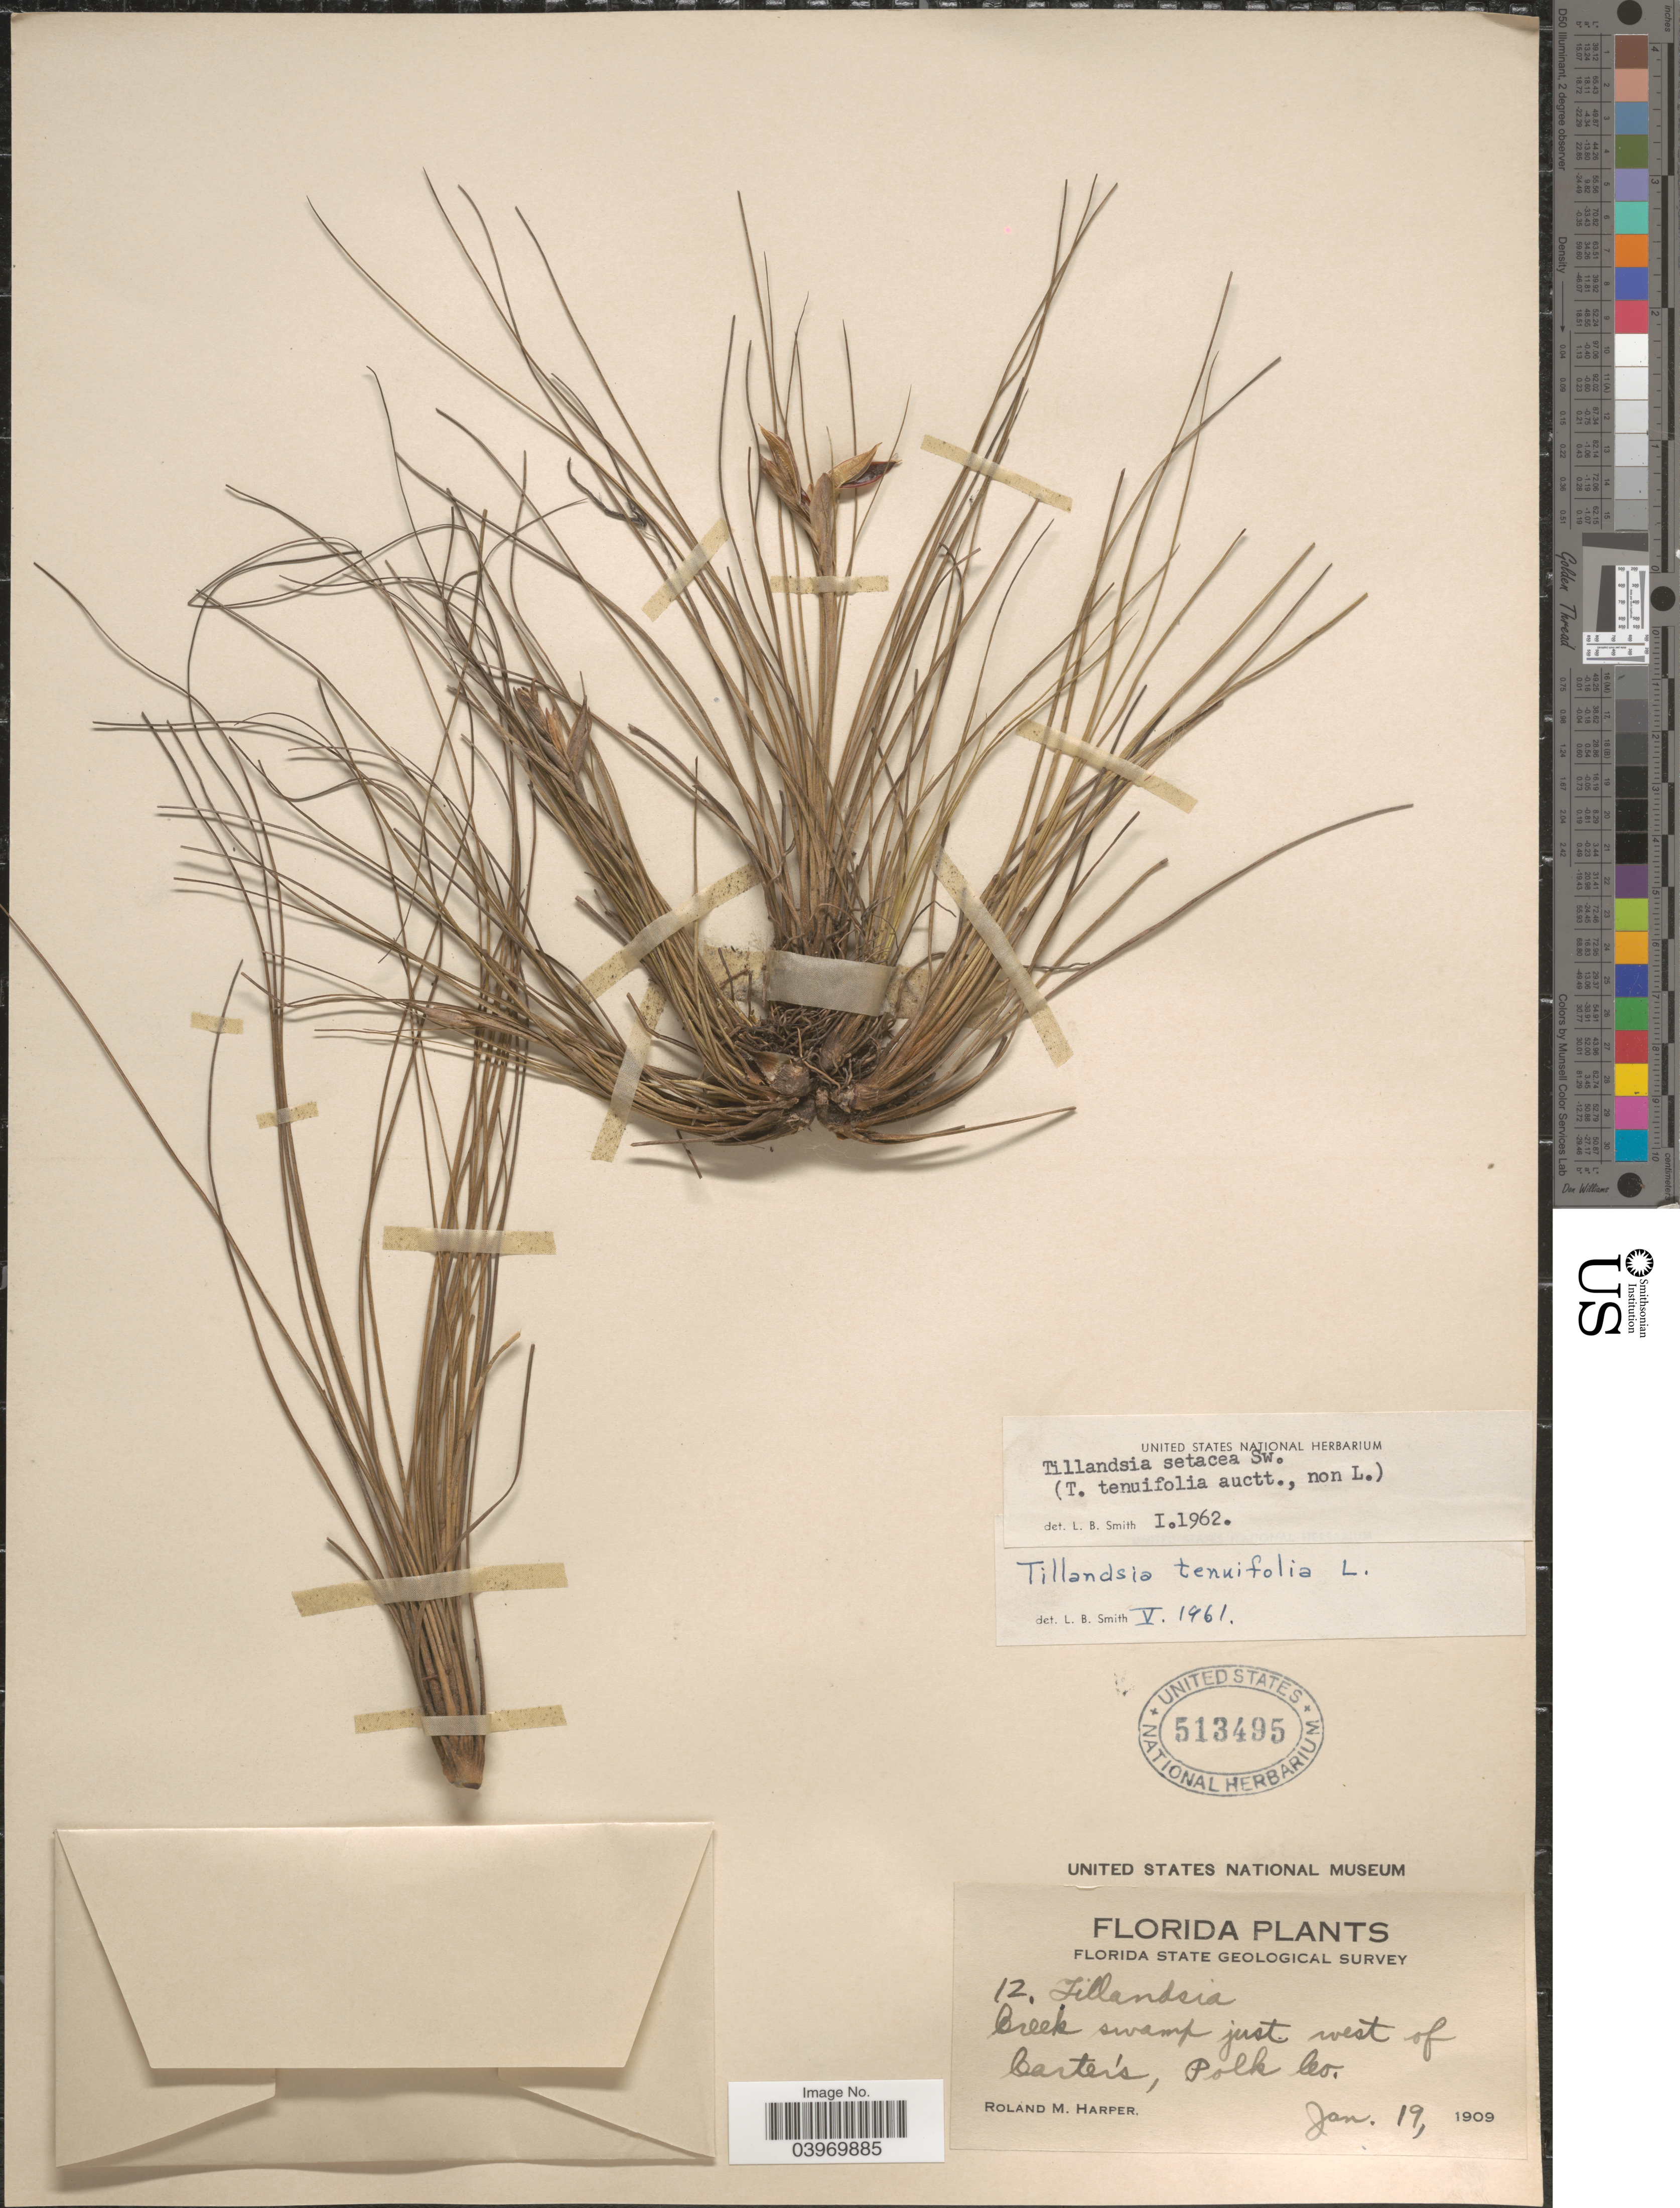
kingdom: Plantae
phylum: Tracheophyta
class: Liliopsida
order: Poales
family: Bromeliaceae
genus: Tillandsia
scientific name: Tillandsia setacea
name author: Sw.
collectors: R. M. Harper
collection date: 1909-01-19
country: United States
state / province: Florida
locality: Creek swamp just west of Carter's, Polk Co.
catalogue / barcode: US 513495